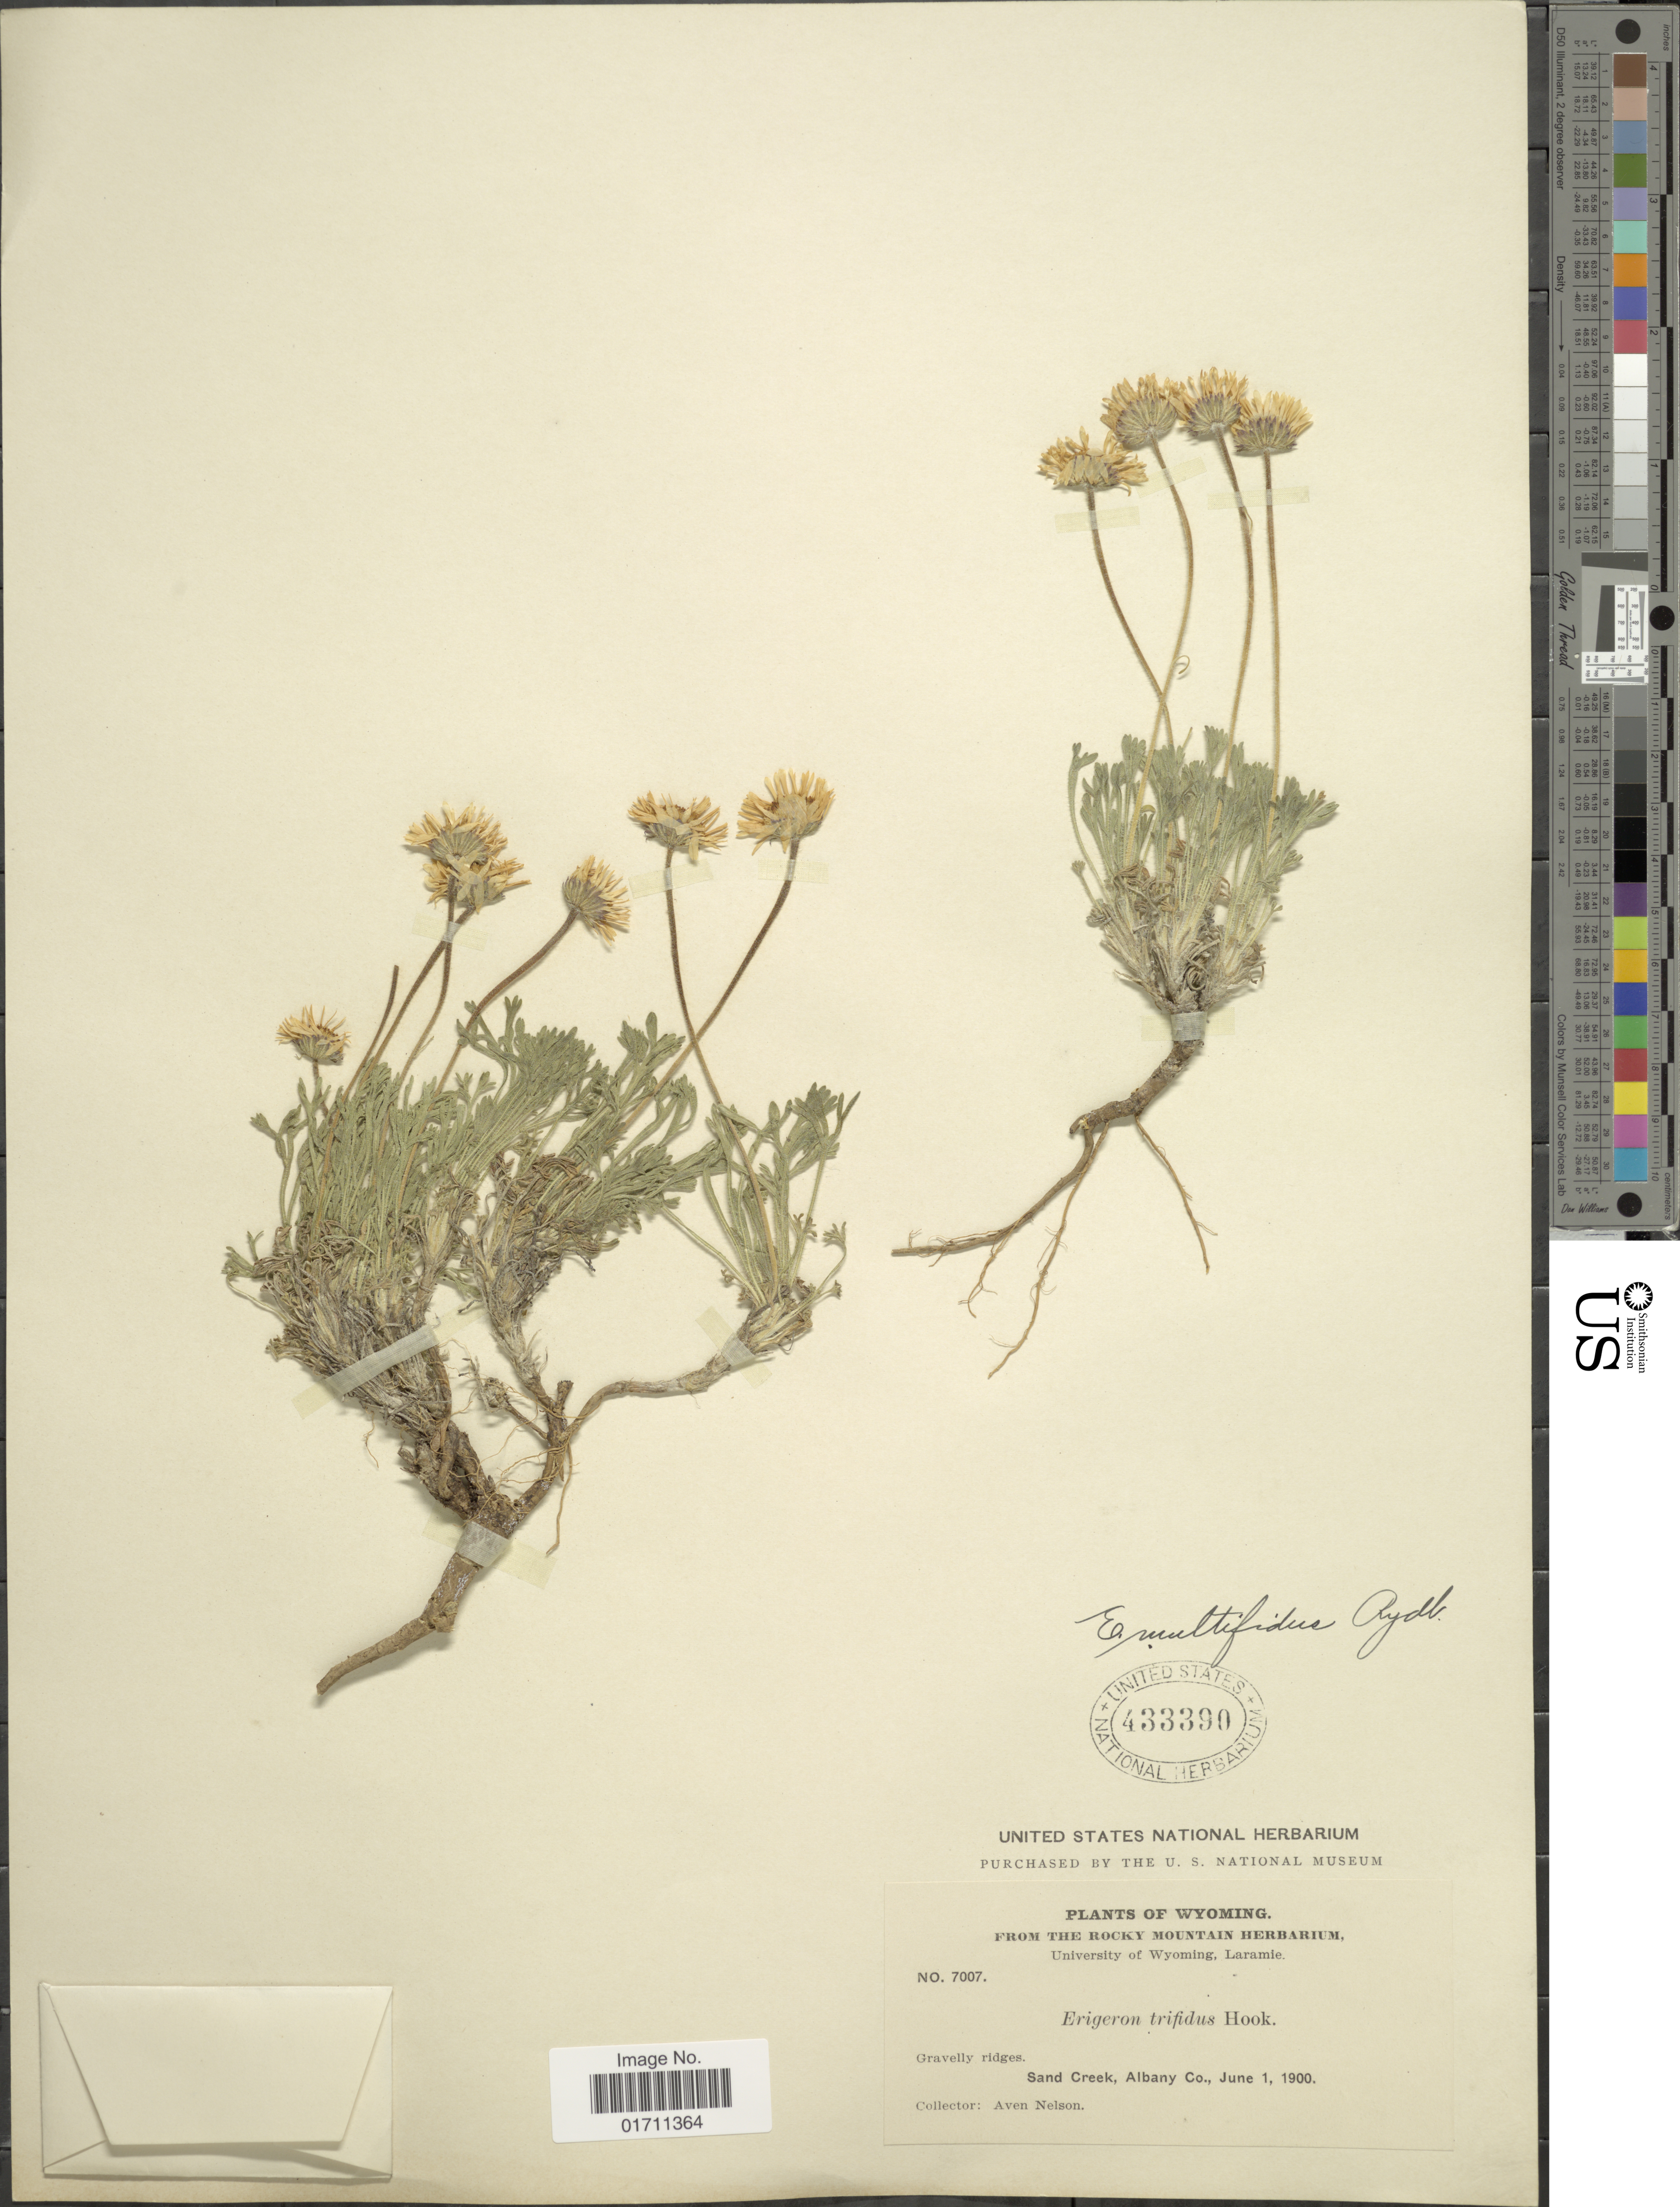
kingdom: Plantae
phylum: Tracheophyta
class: Magnoliopsida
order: Asterales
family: Asteraceae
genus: Erigeron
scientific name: Erigeron compositus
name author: Pursh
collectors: A. Nelson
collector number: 7007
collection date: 1900-06-01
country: United States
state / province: Wyoming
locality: Gravelly ridges. Sand Creek, Albany Co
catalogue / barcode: US 433390